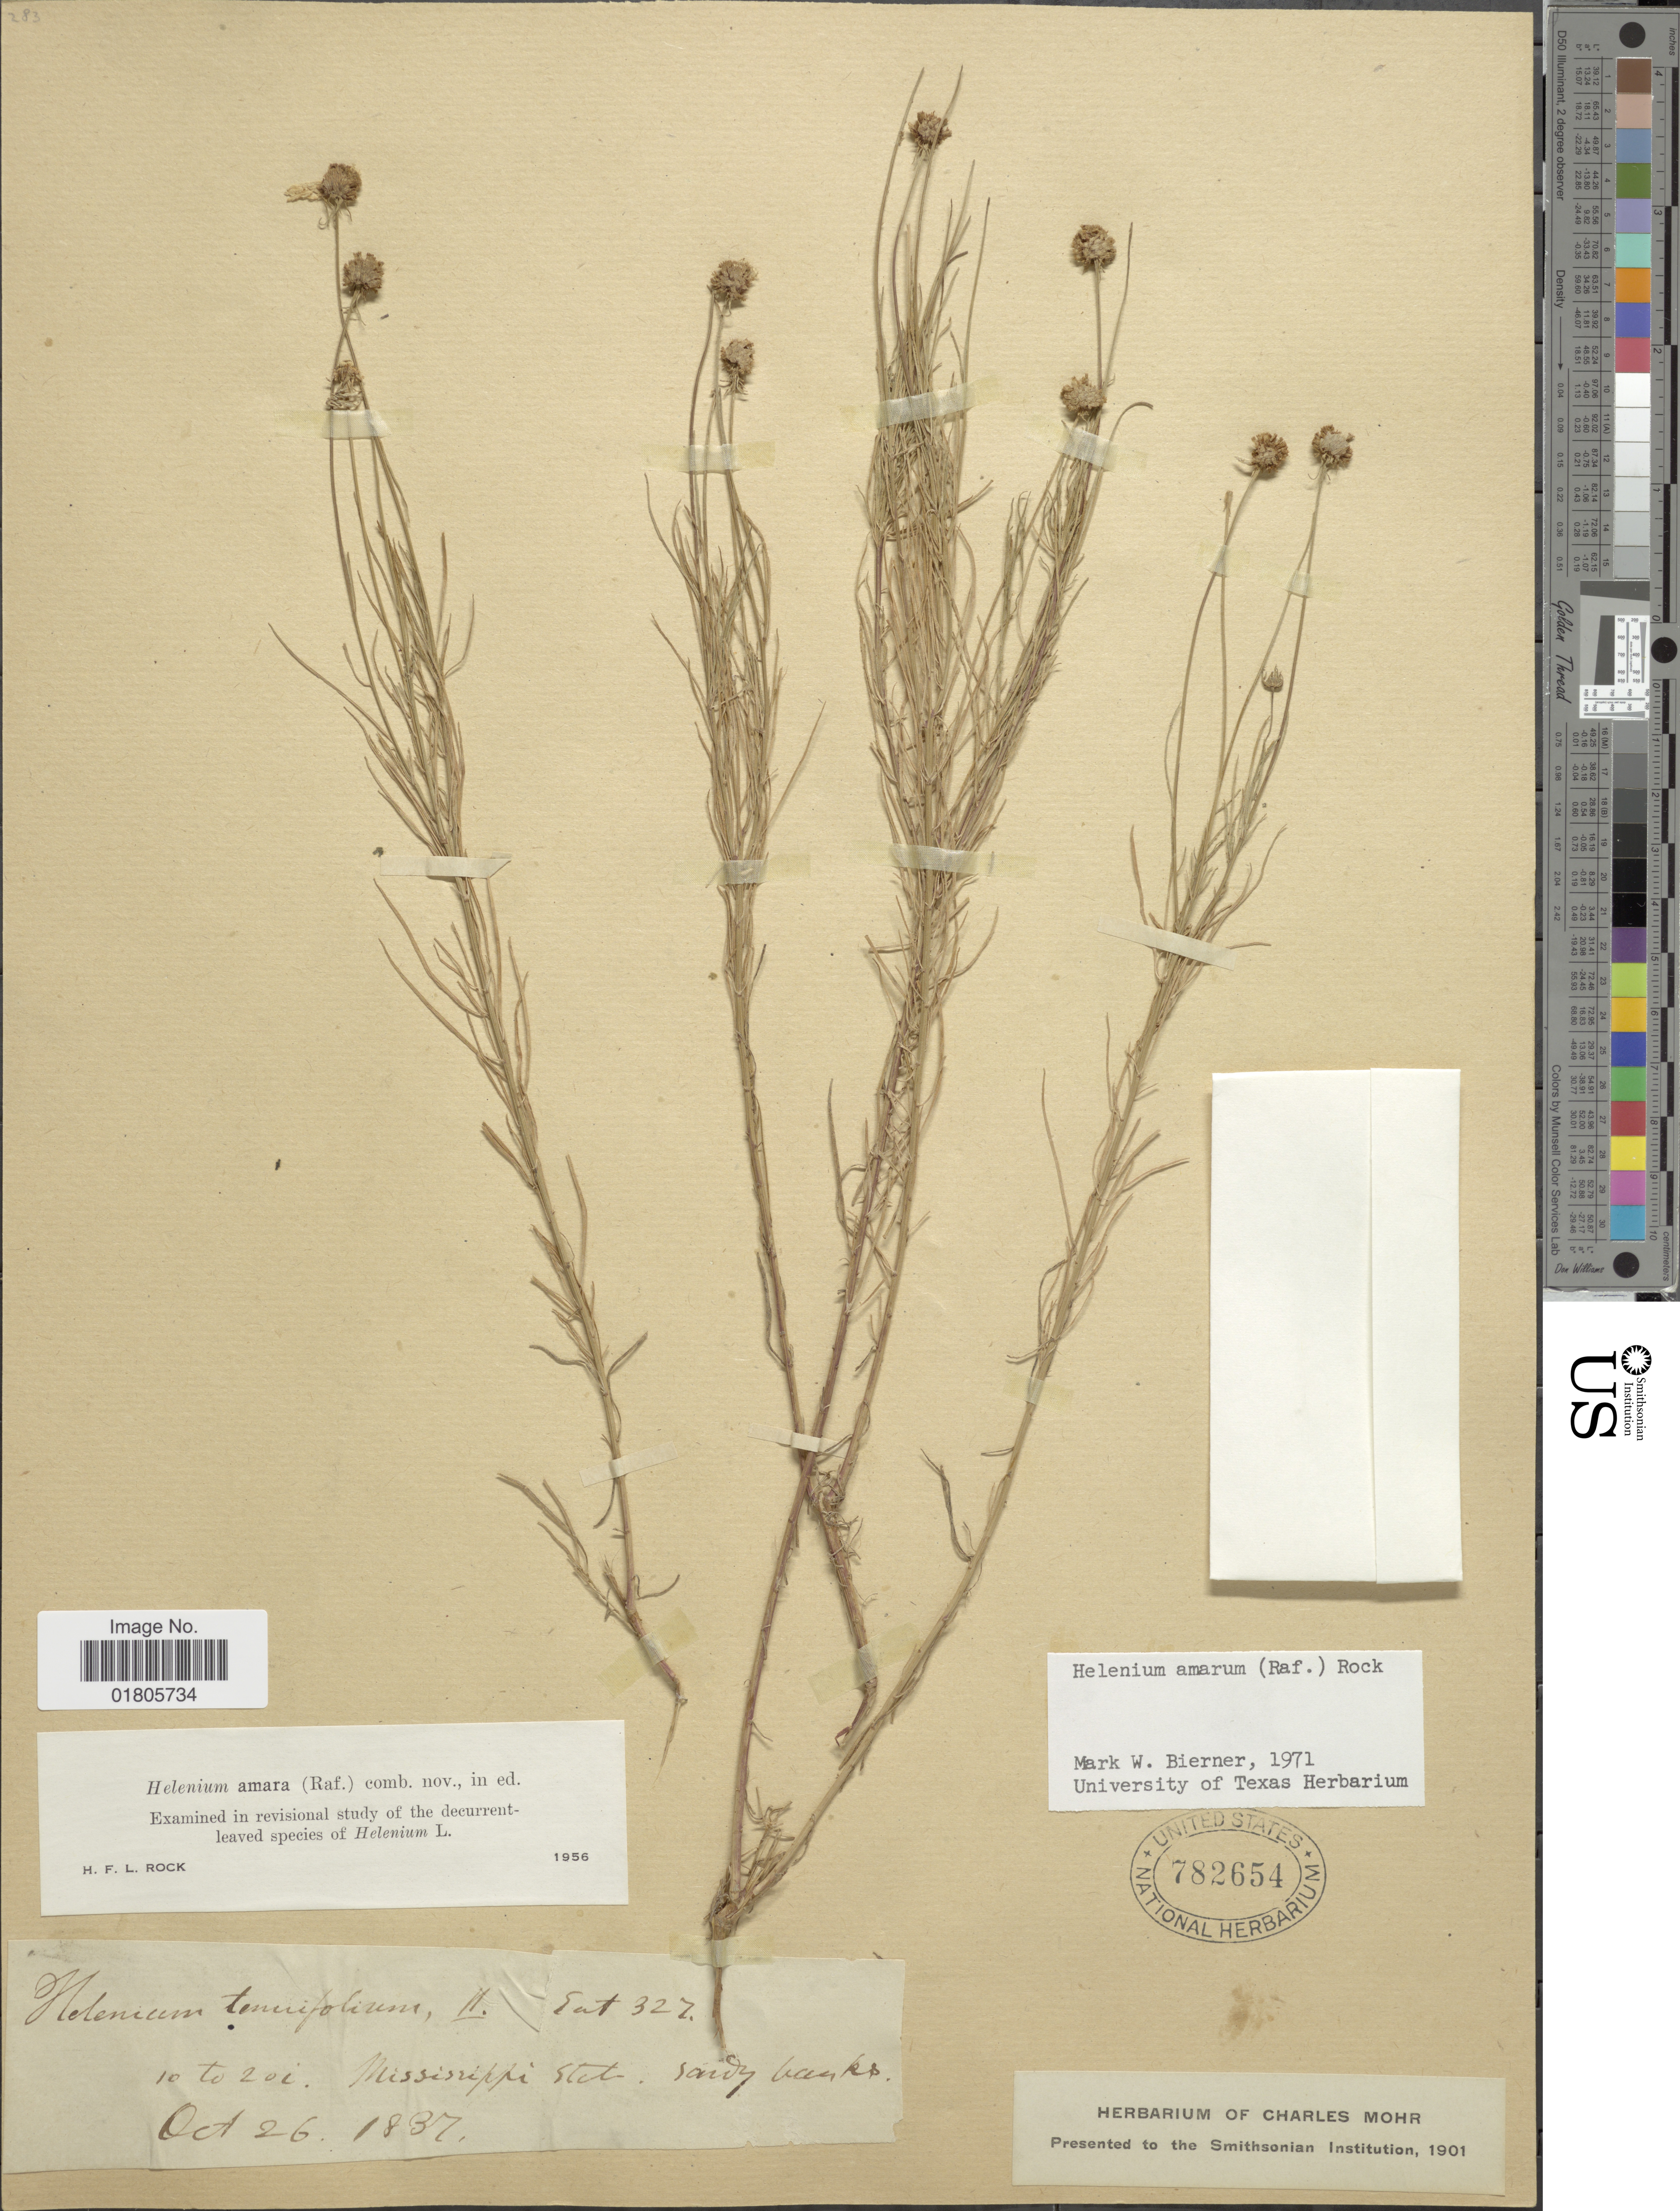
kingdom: Plantae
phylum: Tracheophyta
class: Magnoliopsida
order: Asterales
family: Asteraceae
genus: Helenium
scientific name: Helenium amarum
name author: (Raf.) H. Rock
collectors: Mohr, C. T. (herbarium)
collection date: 1837-10-26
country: United States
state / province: Mississippi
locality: Mississippi Stat. 10 to 201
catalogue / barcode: US 782654